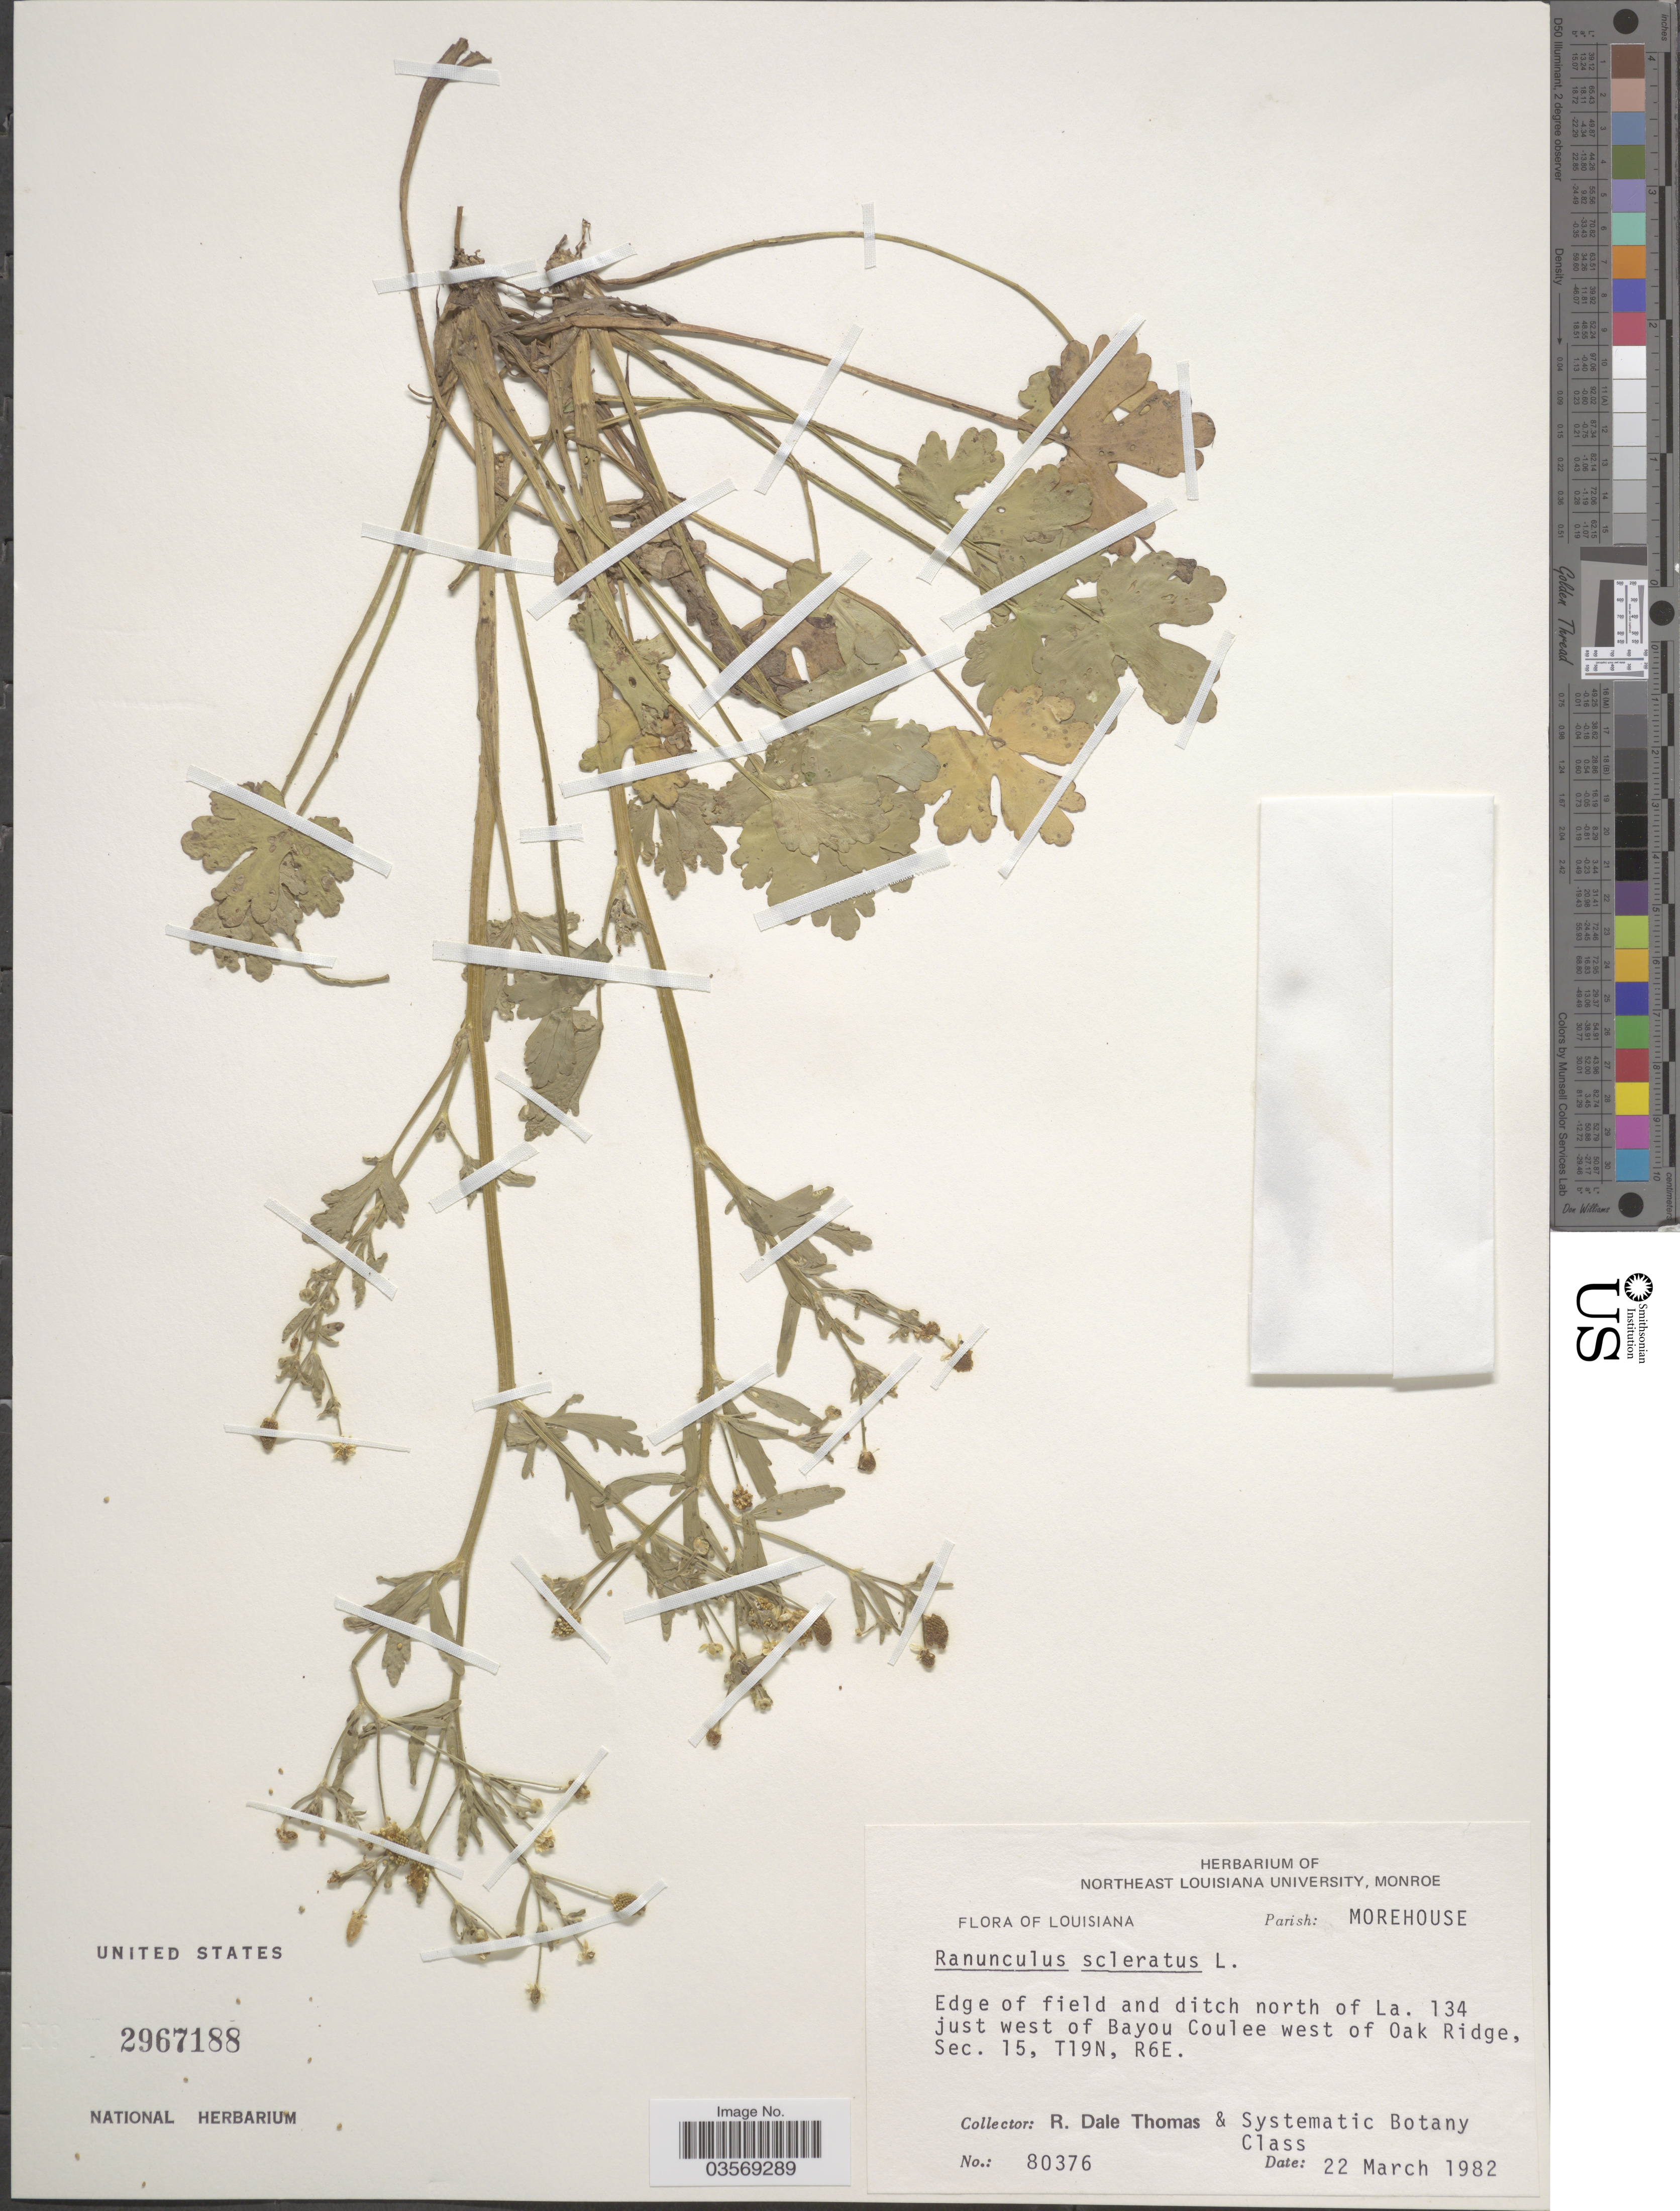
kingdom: Plantae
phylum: Tracheophyta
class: Magnoliopsida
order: Ranunculales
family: Ranunculaceae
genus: Ranunculus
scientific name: Ranunculus sceleratus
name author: L.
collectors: R. Thomas & Systematic Botany Class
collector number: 80376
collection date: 1982-03-22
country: United States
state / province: Louisiana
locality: Parish: Morehouse. Edge of field and ditch north of La. 134 just west of Bayou Coulee west of Oak Ridge, Sec. 15, T19N, R6E.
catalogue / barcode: US 2967188